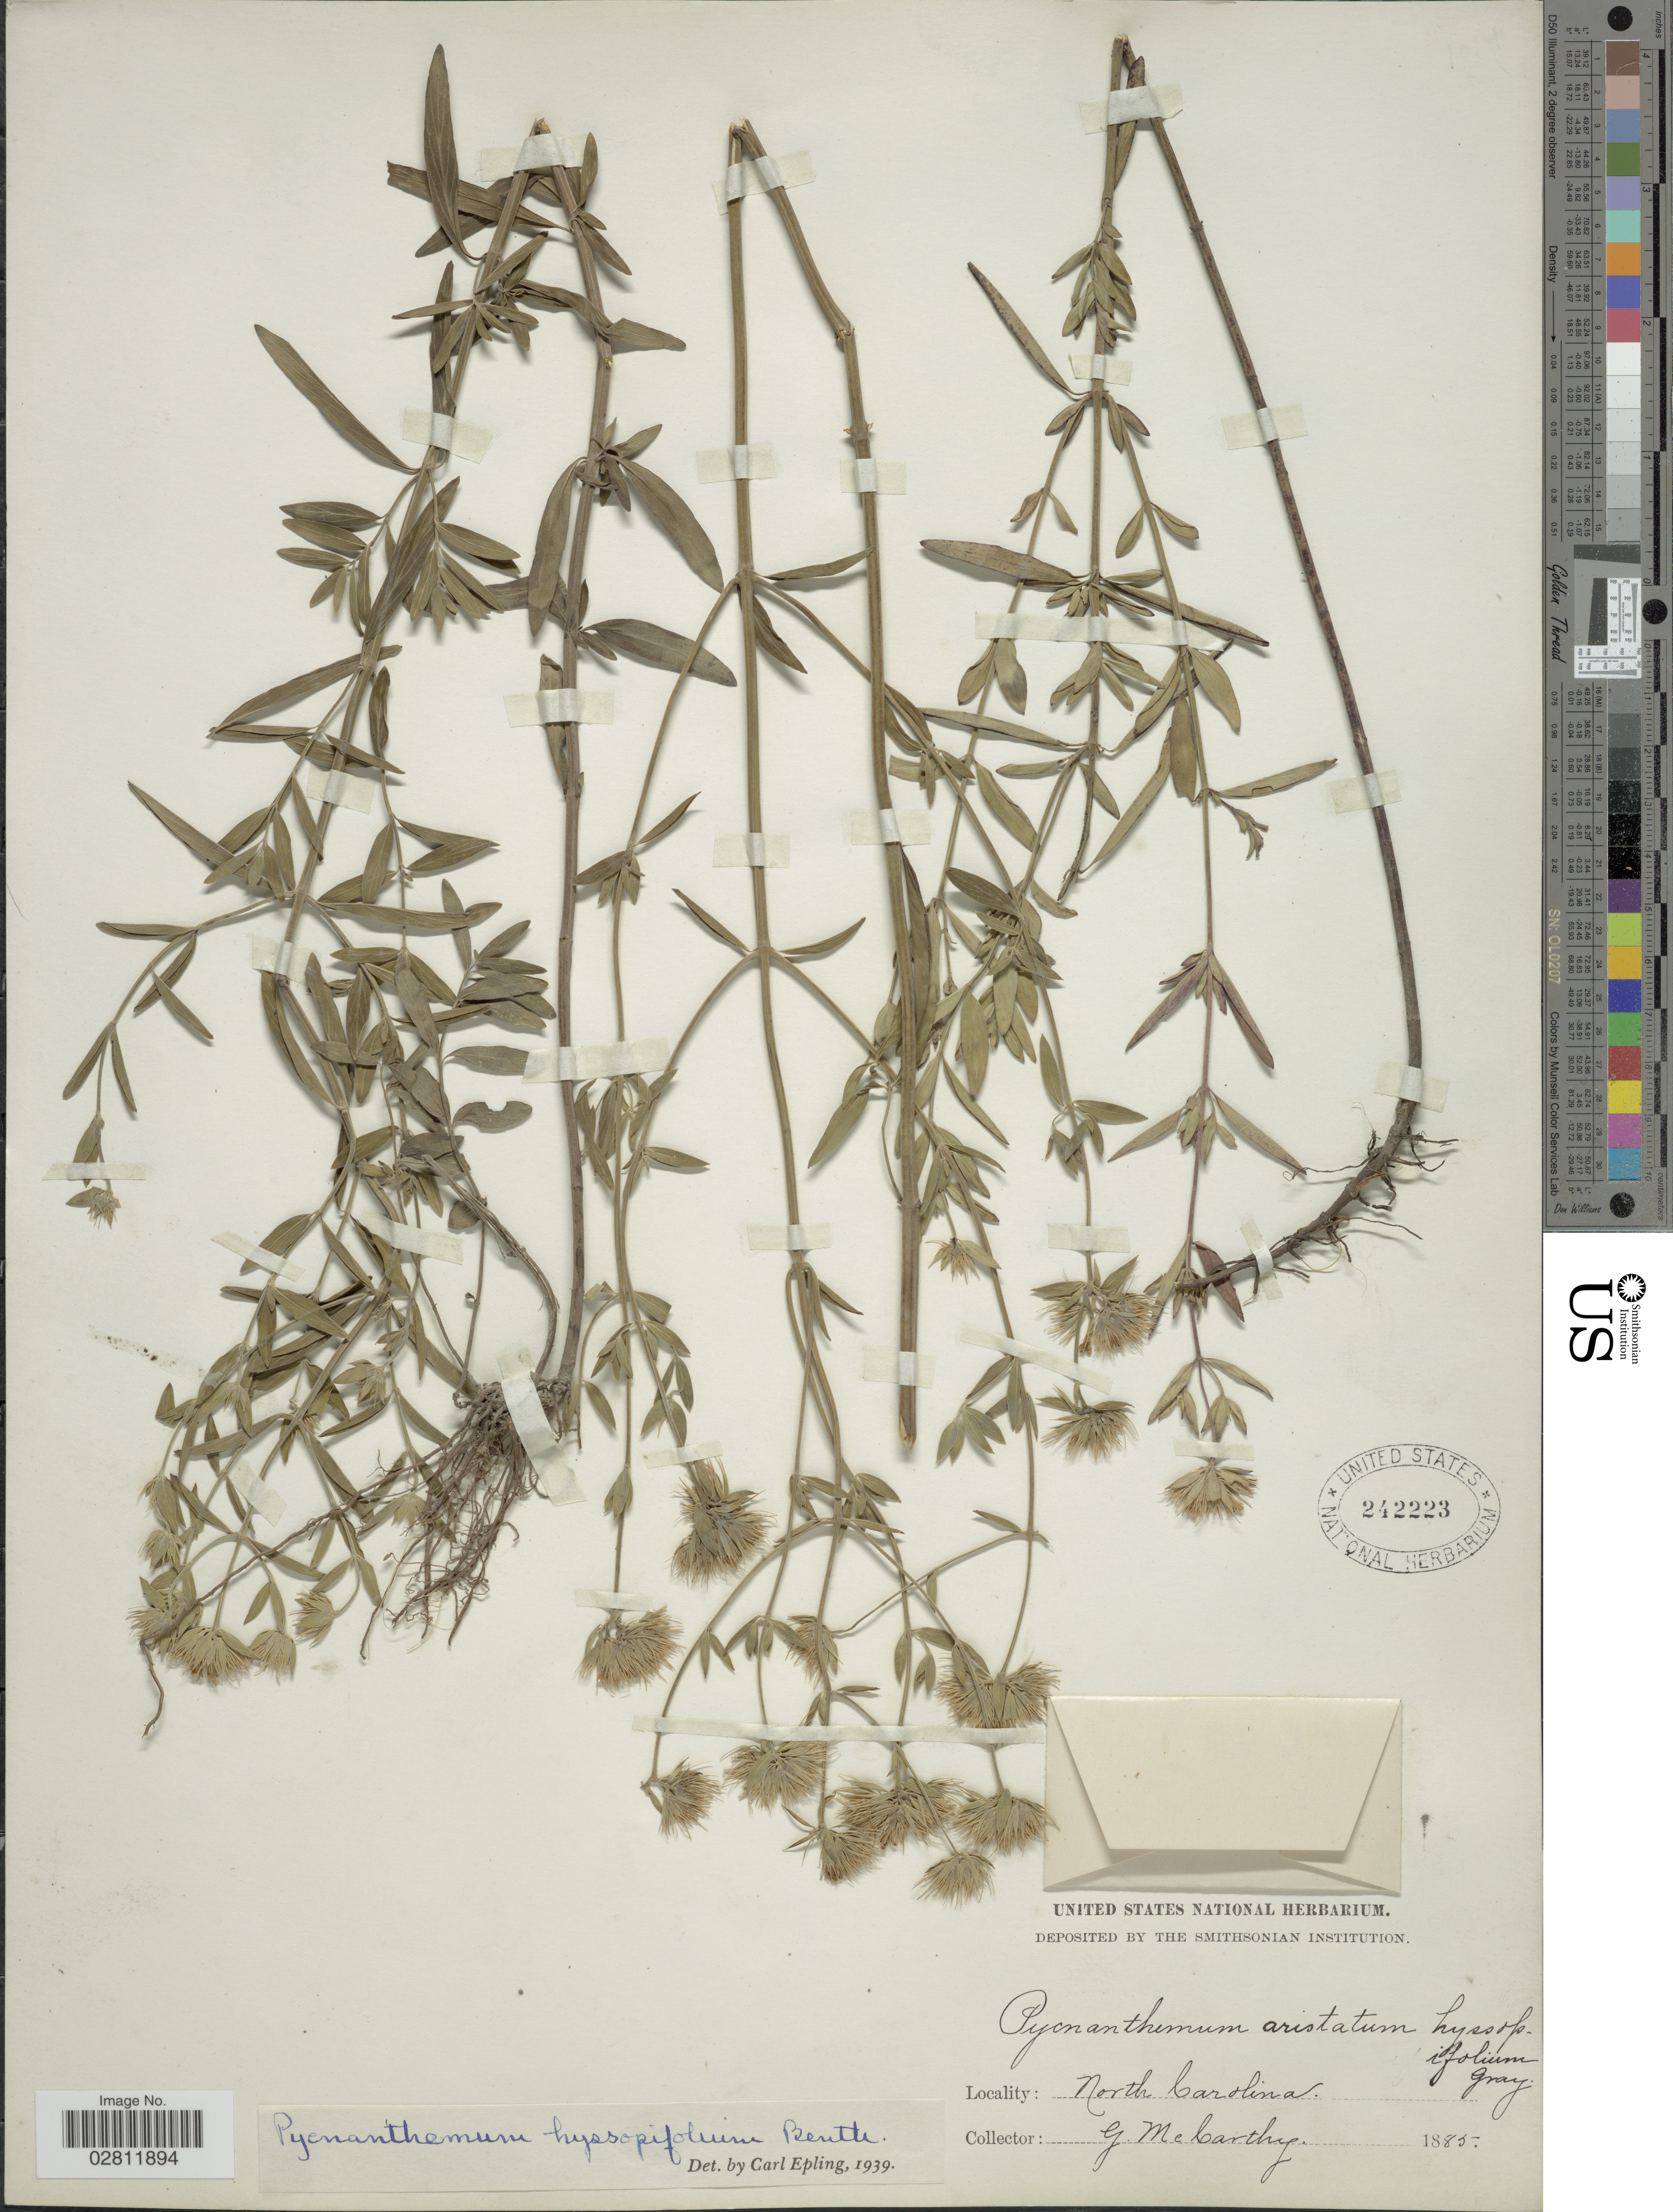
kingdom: Plantae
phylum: Tracheophyta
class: Magnoliopsida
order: Lamiales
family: Lamiaceae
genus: Pycnanthemum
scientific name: Pycnanthemum flexuosum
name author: (Walter) Britton, Stearns & Poggenb.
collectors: G. McCarthy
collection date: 1885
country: United States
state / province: North Carolina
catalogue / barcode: US 242223